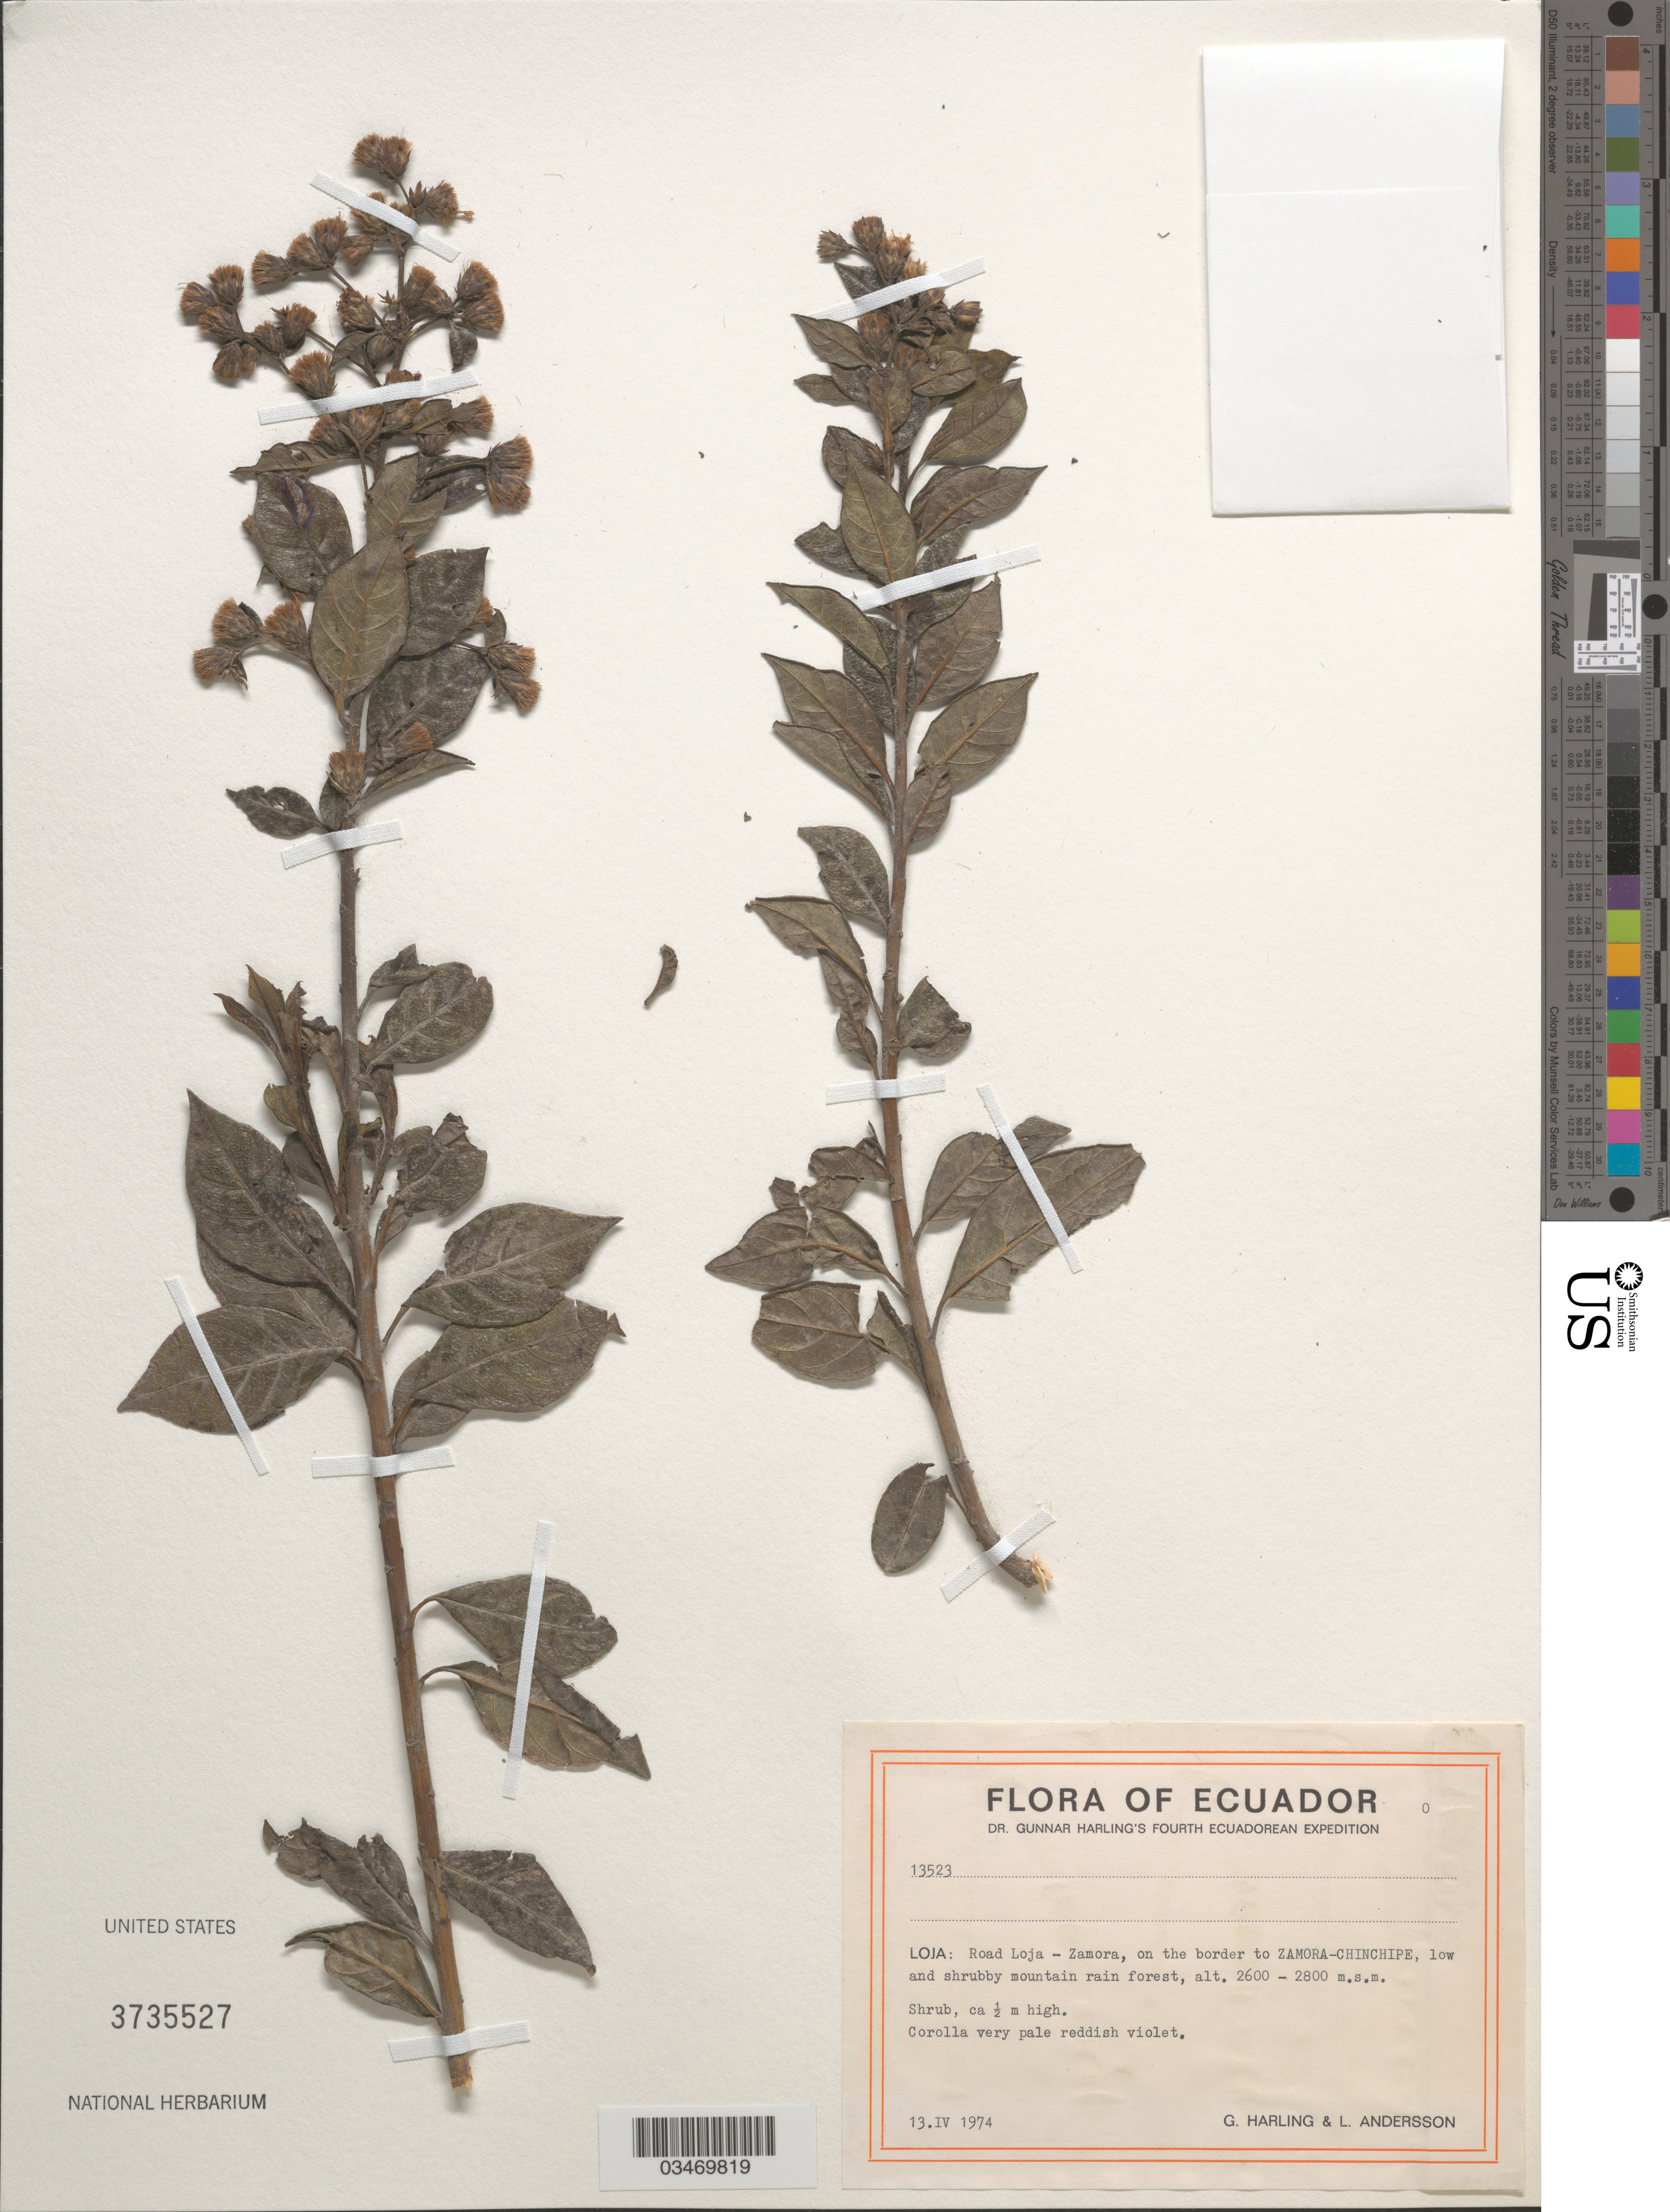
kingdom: Plantae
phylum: Tracheophyta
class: Magnoliopsida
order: Asterales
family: Asteraceae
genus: Lepidaploa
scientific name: Lepidaploa sp.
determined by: Ávila C., Fabio Andrés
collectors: G. Harling & L. Andersson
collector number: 13523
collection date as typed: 13 Apr 1974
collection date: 1974-04-13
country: Ecuador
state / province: Loja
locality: Loja-Zamora road, border to Zamora-Chinchipe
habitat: Low and shrubby mountain rain forest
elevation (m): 2600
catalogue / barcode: US 3735527